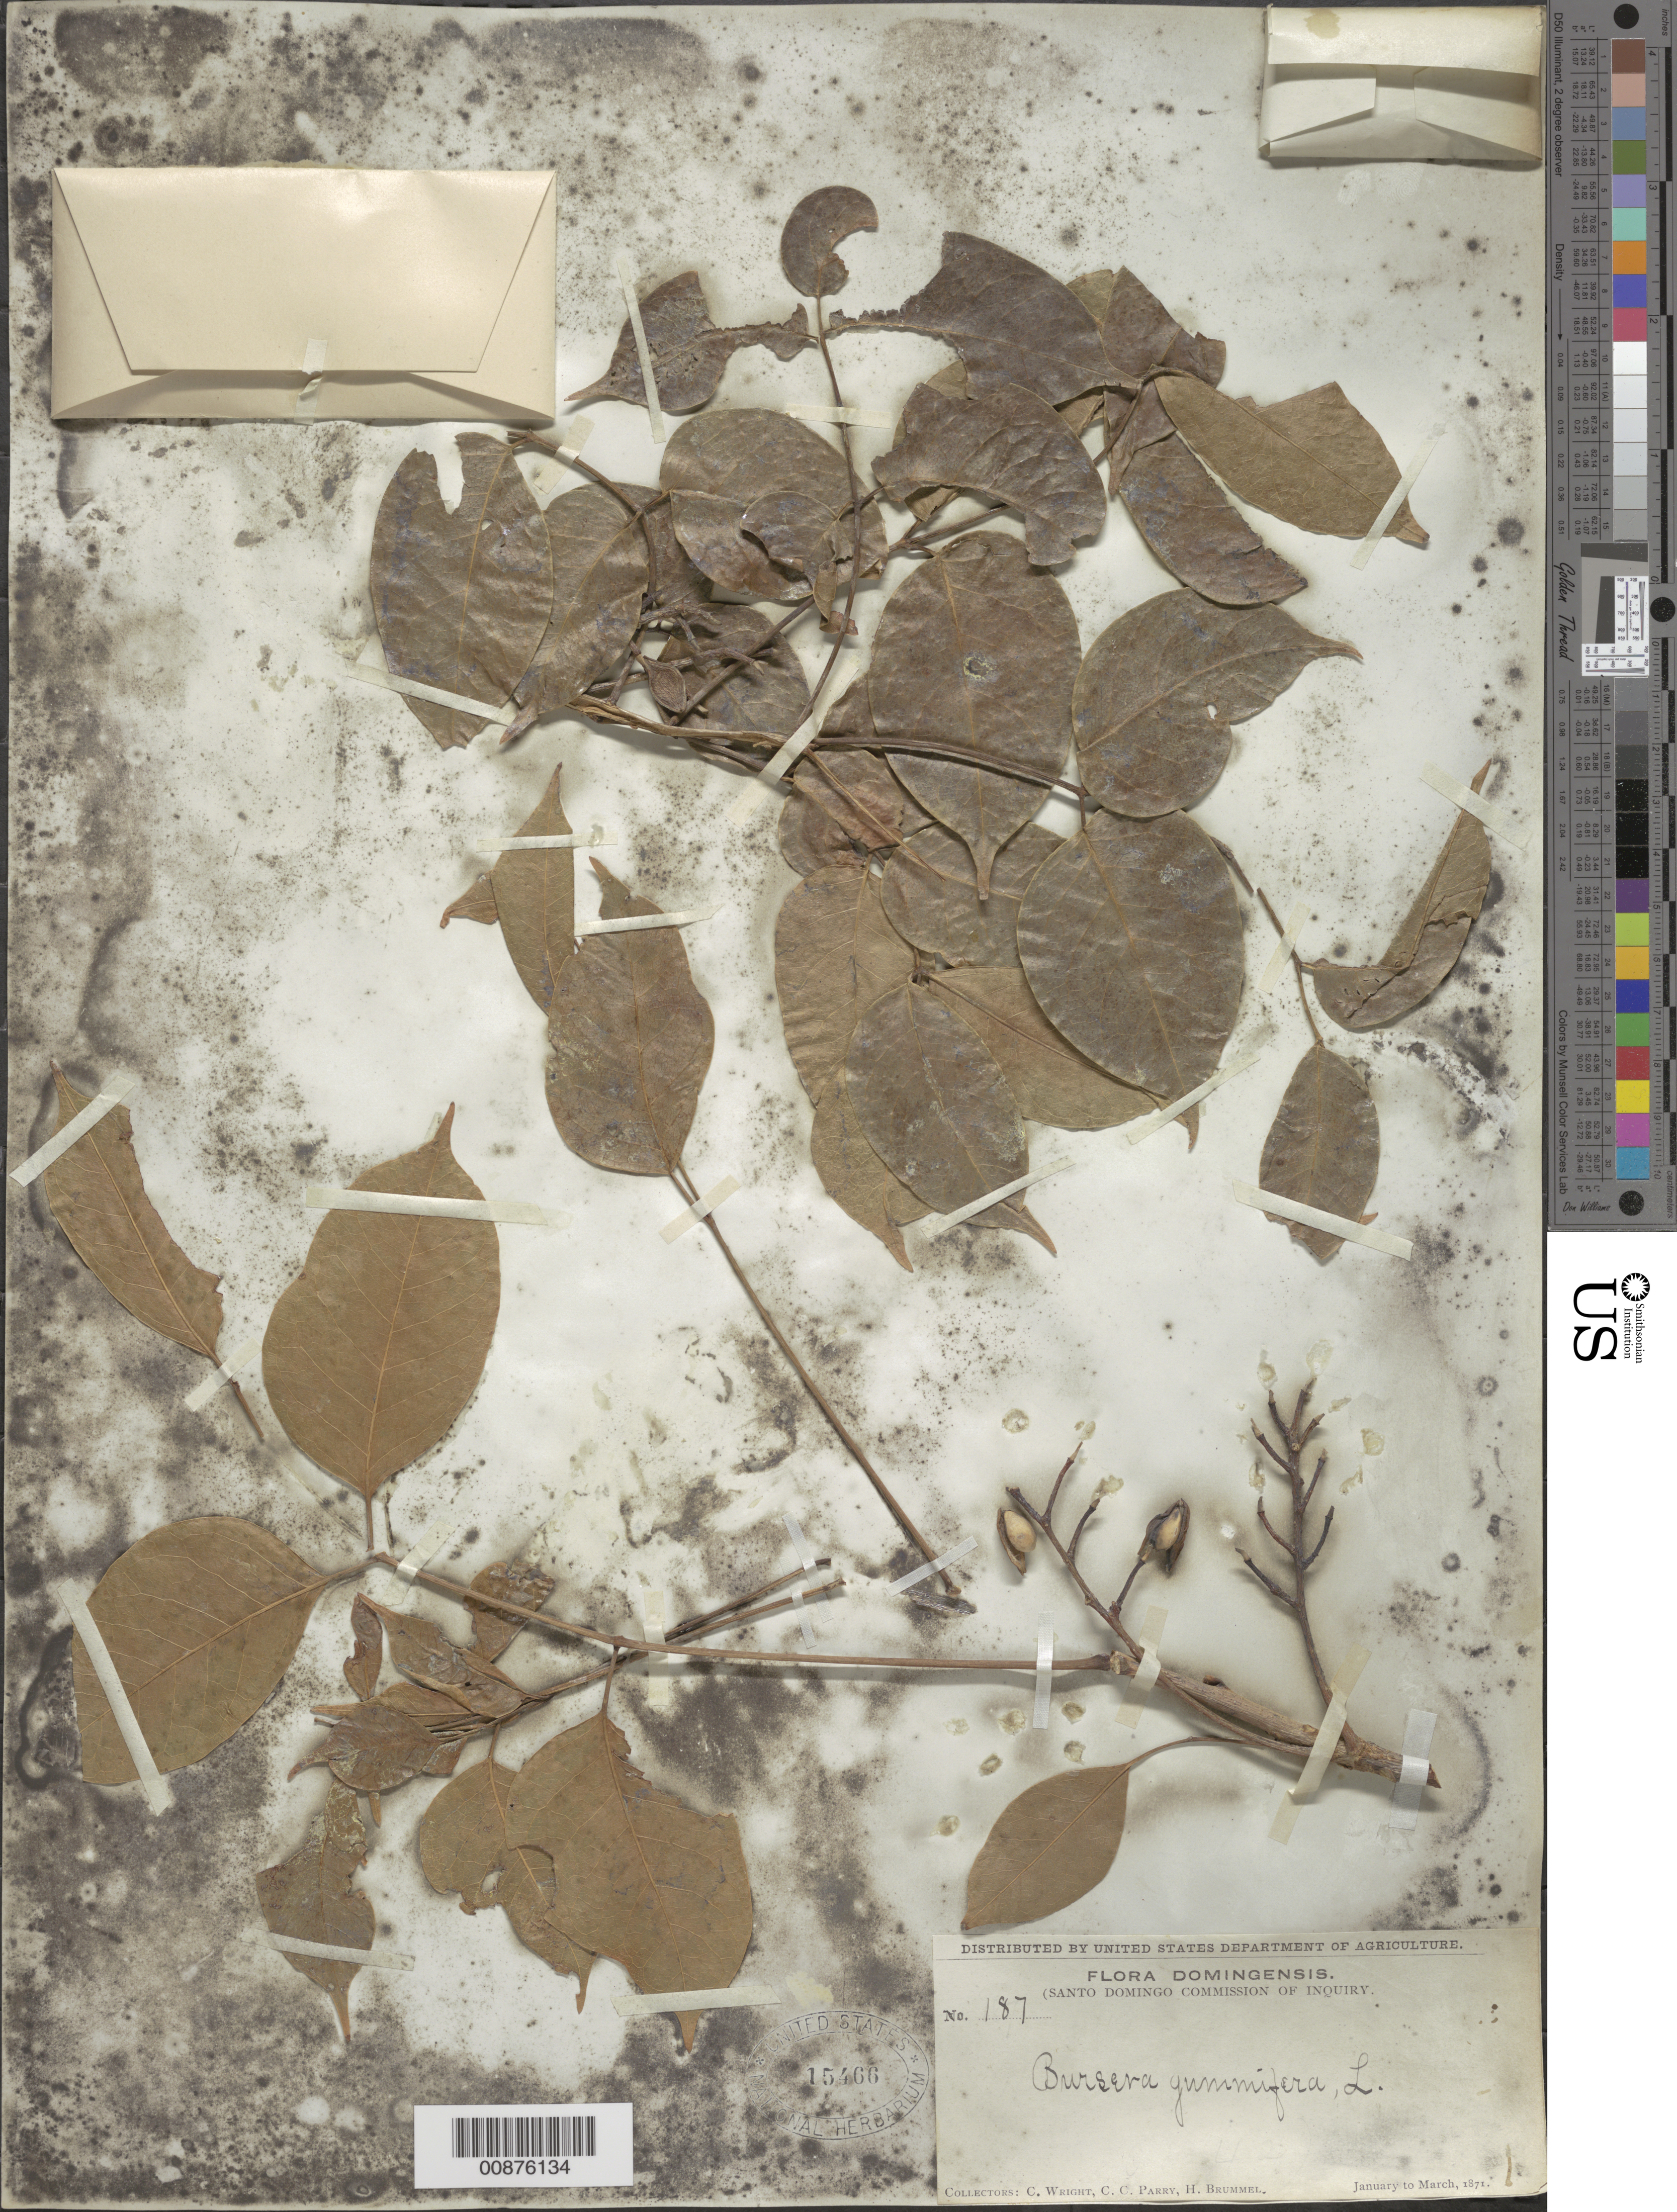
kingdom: Plantae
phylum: Tracheophyta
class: Magnoliopsida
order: Sapindales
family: Burseraceae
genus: Bursera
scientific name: Bursera simaruba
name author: (L.) Sarg.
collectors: C. Wright, C. C. Parry & H. Brummel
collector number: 187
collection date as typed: Jan 1871 to -- Mar 1871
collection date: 1871-01/1871-03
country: Dominican Republic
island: Hispaniola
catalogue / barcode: US 15466